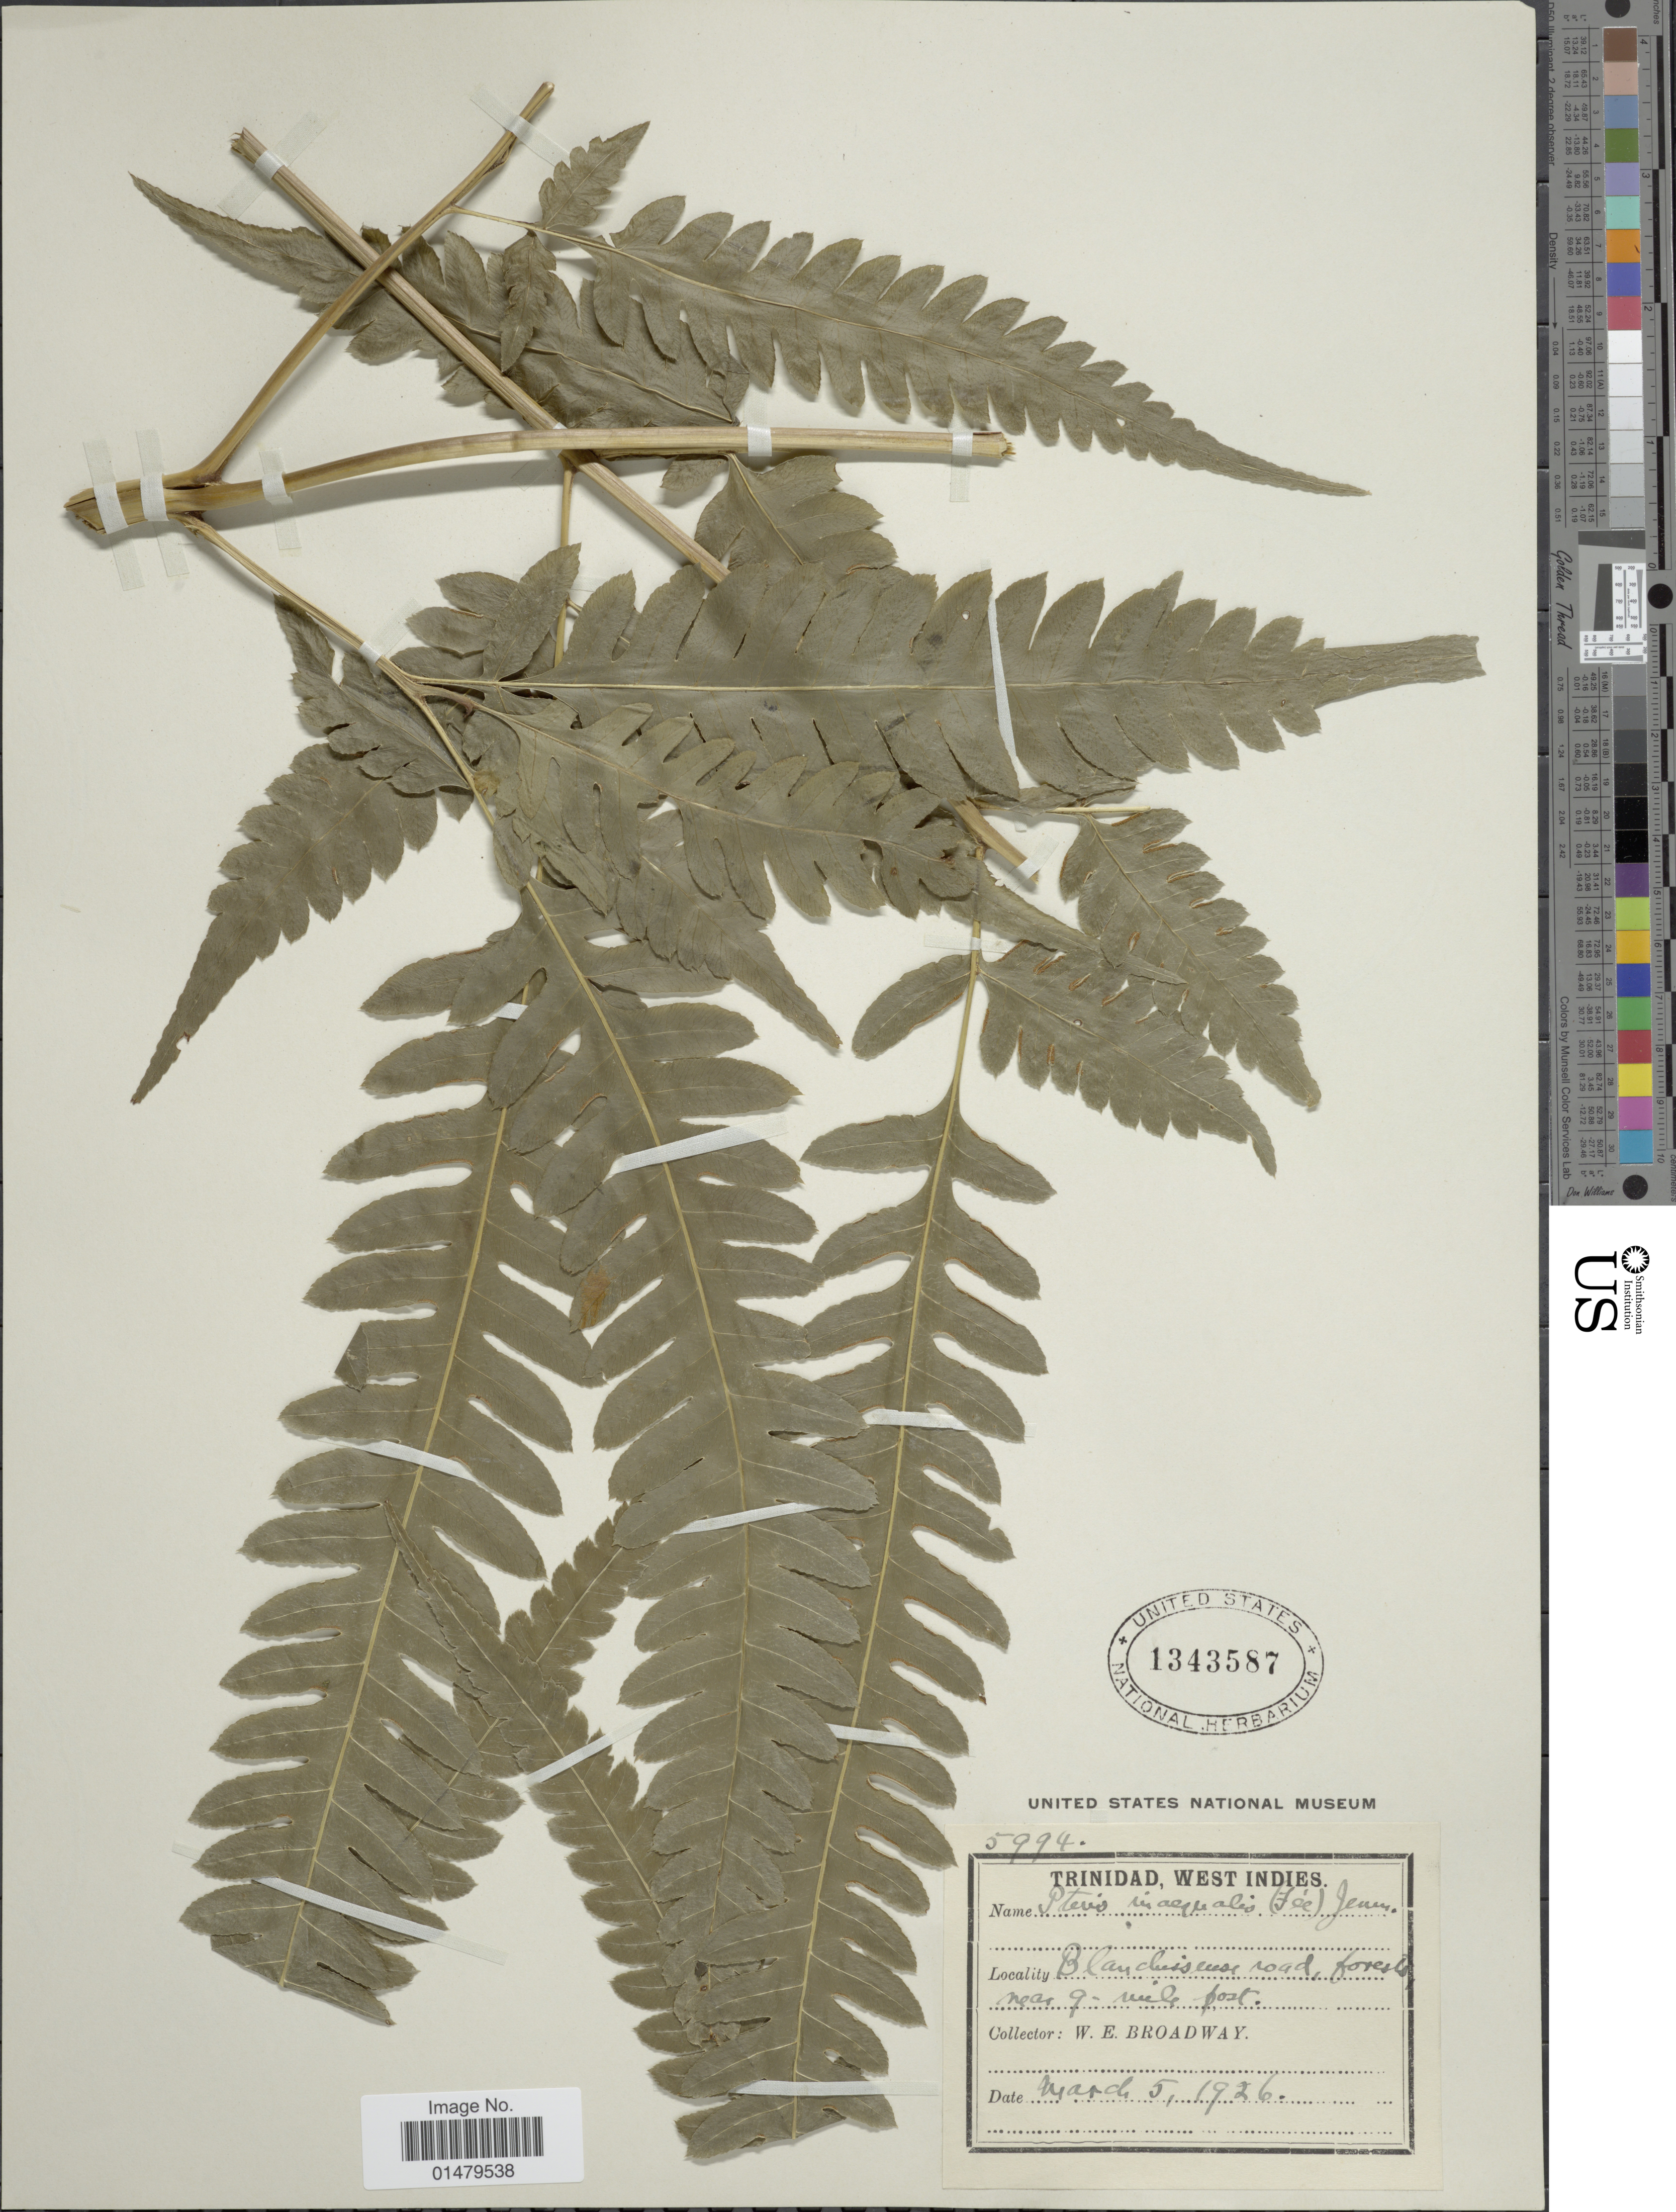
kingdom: Plantae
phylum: Tracheophyta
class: Polypodiopsida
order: Polypodiales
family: Pteridaceae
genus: Pteris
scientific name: Pteris inaequalis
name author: (Fée) Jenman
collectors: W. E. Broadway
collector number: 5994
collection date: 1926-03-05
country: Trinidad and Tobago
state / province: Trinidad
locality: West Indies. Blanchisseuse road, forests near 9-mile post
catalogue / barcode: US 1343587